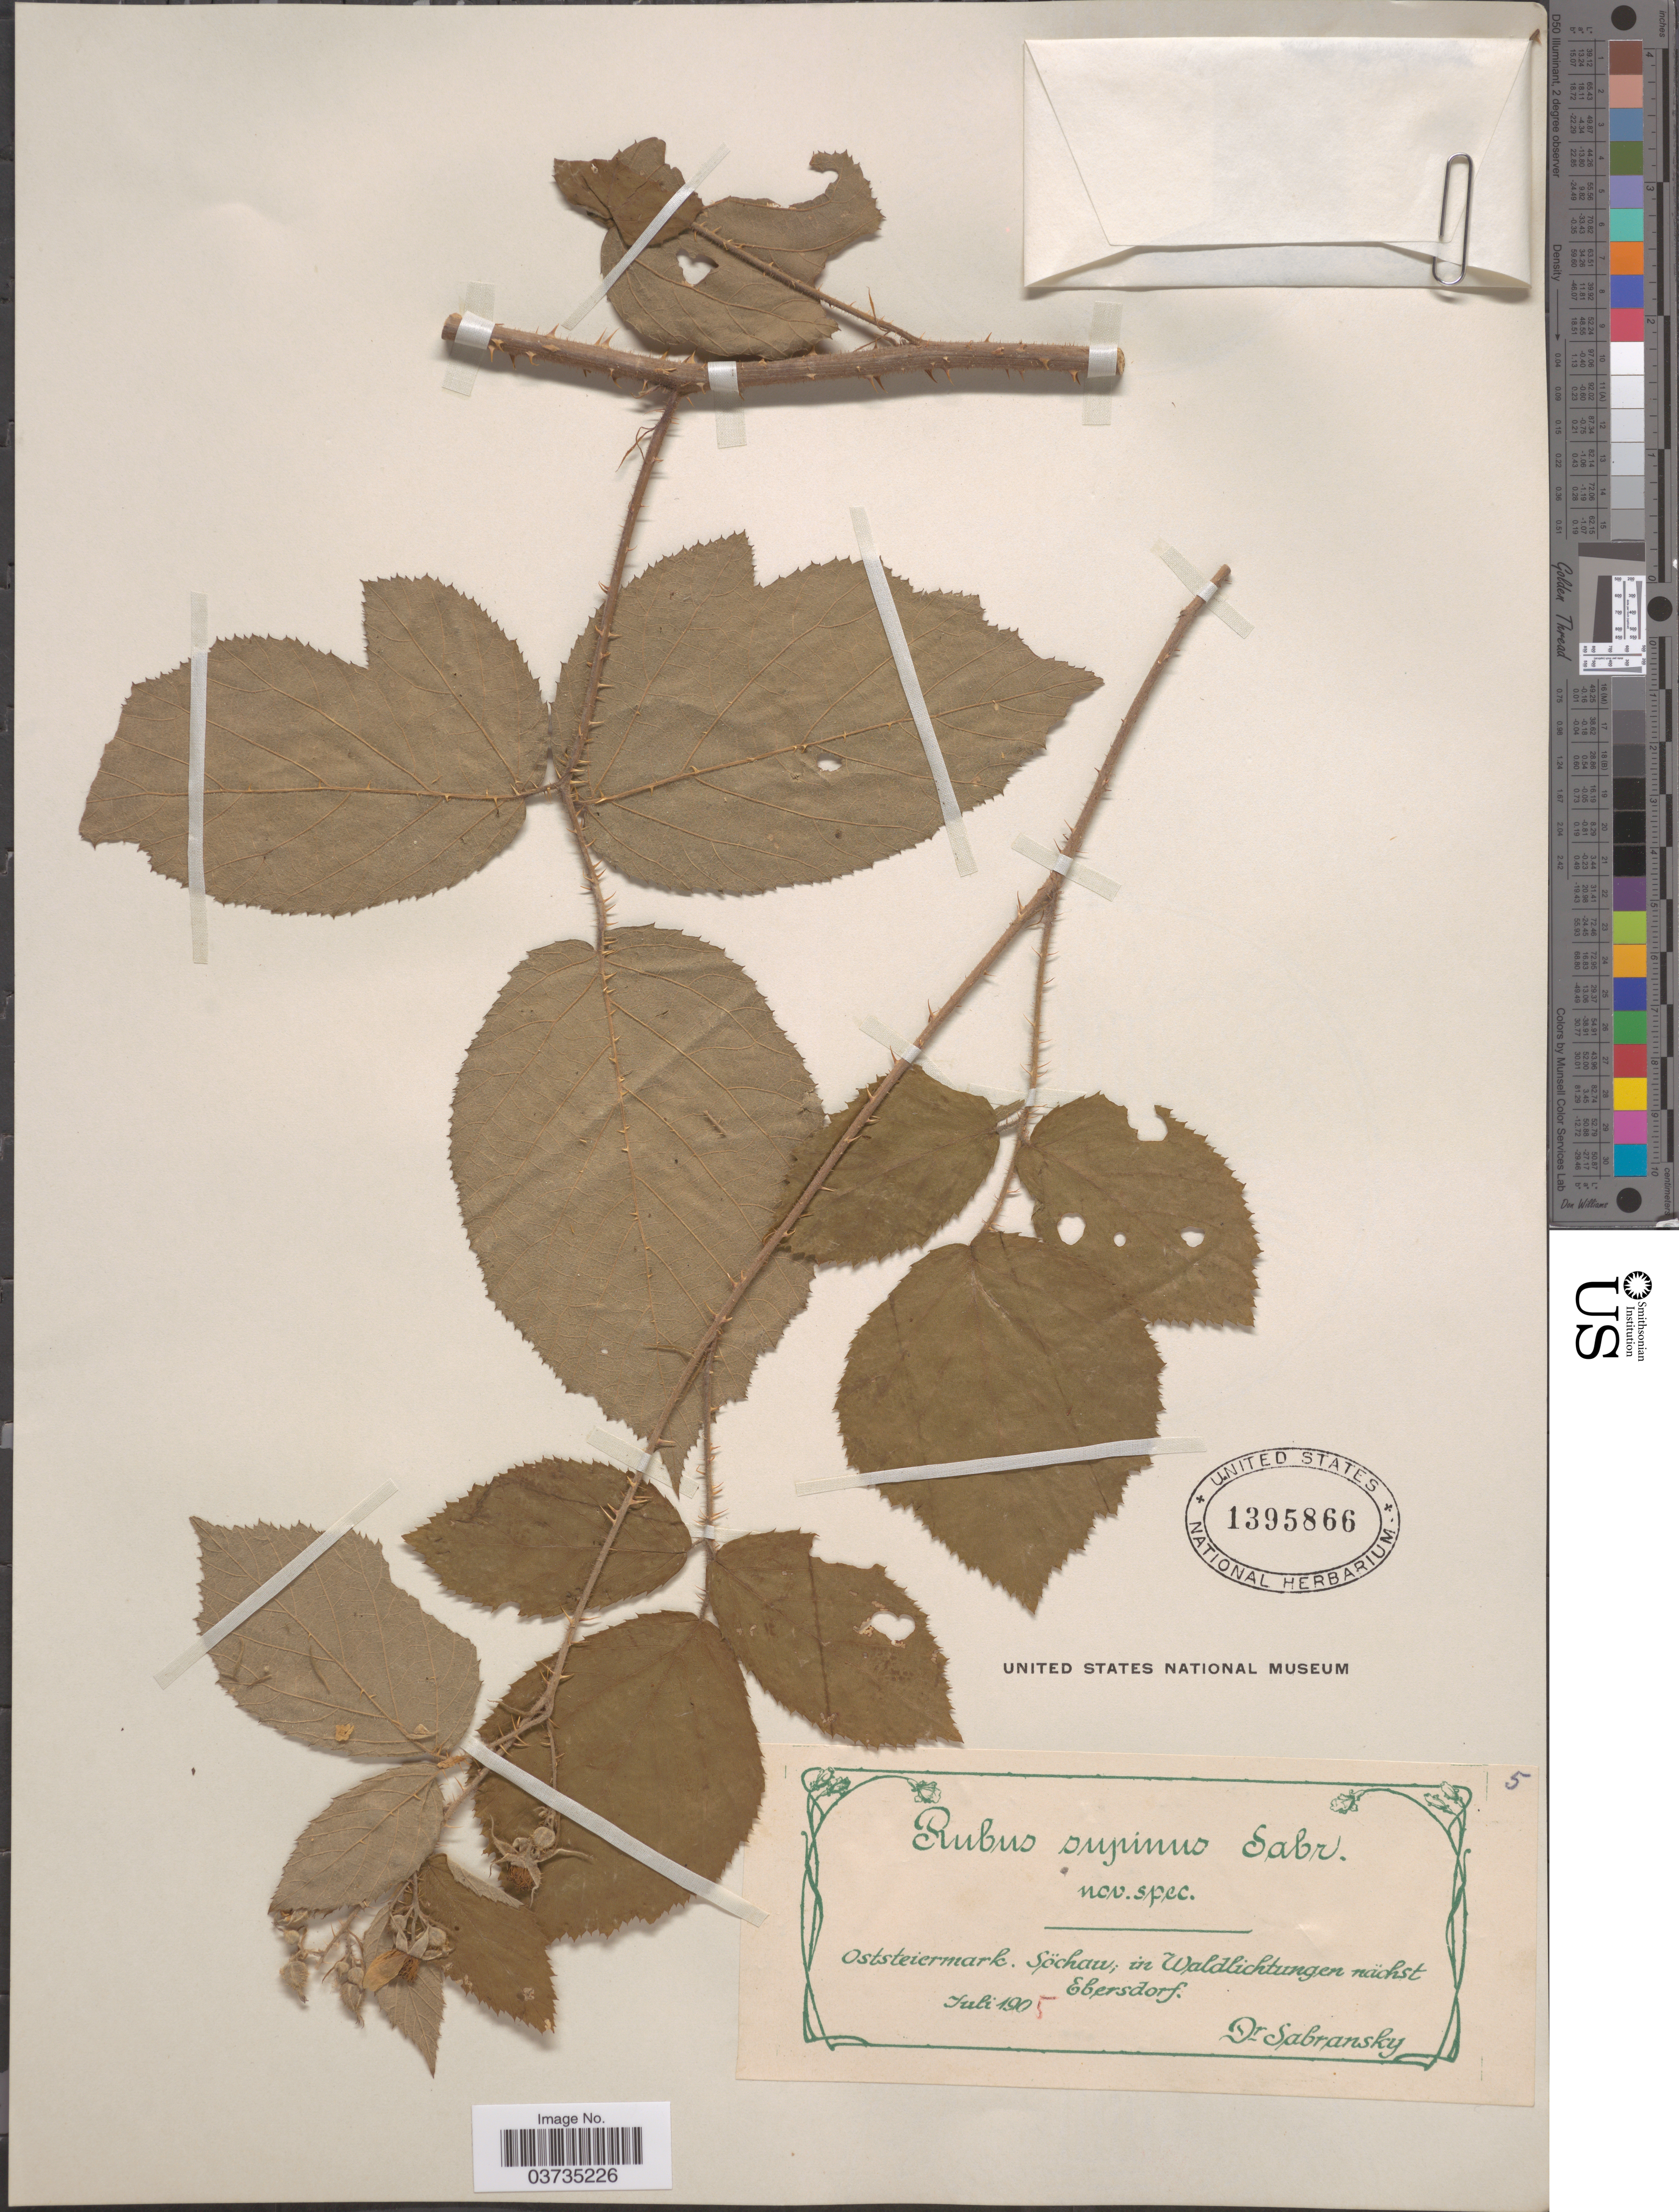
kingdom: Plantae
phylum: Tracheophyta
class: Magnoliopsida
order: Rosales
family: Rosaceae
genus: Rubus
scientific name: Rubus supinus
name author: Sabr.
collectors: Sabransky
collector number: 5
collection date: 1905-07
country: Austria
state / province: Steiermark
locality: Oststeiermark. Söchau; in Waldlichtungen nächst Ebersdorf.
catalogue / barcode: US 1395866